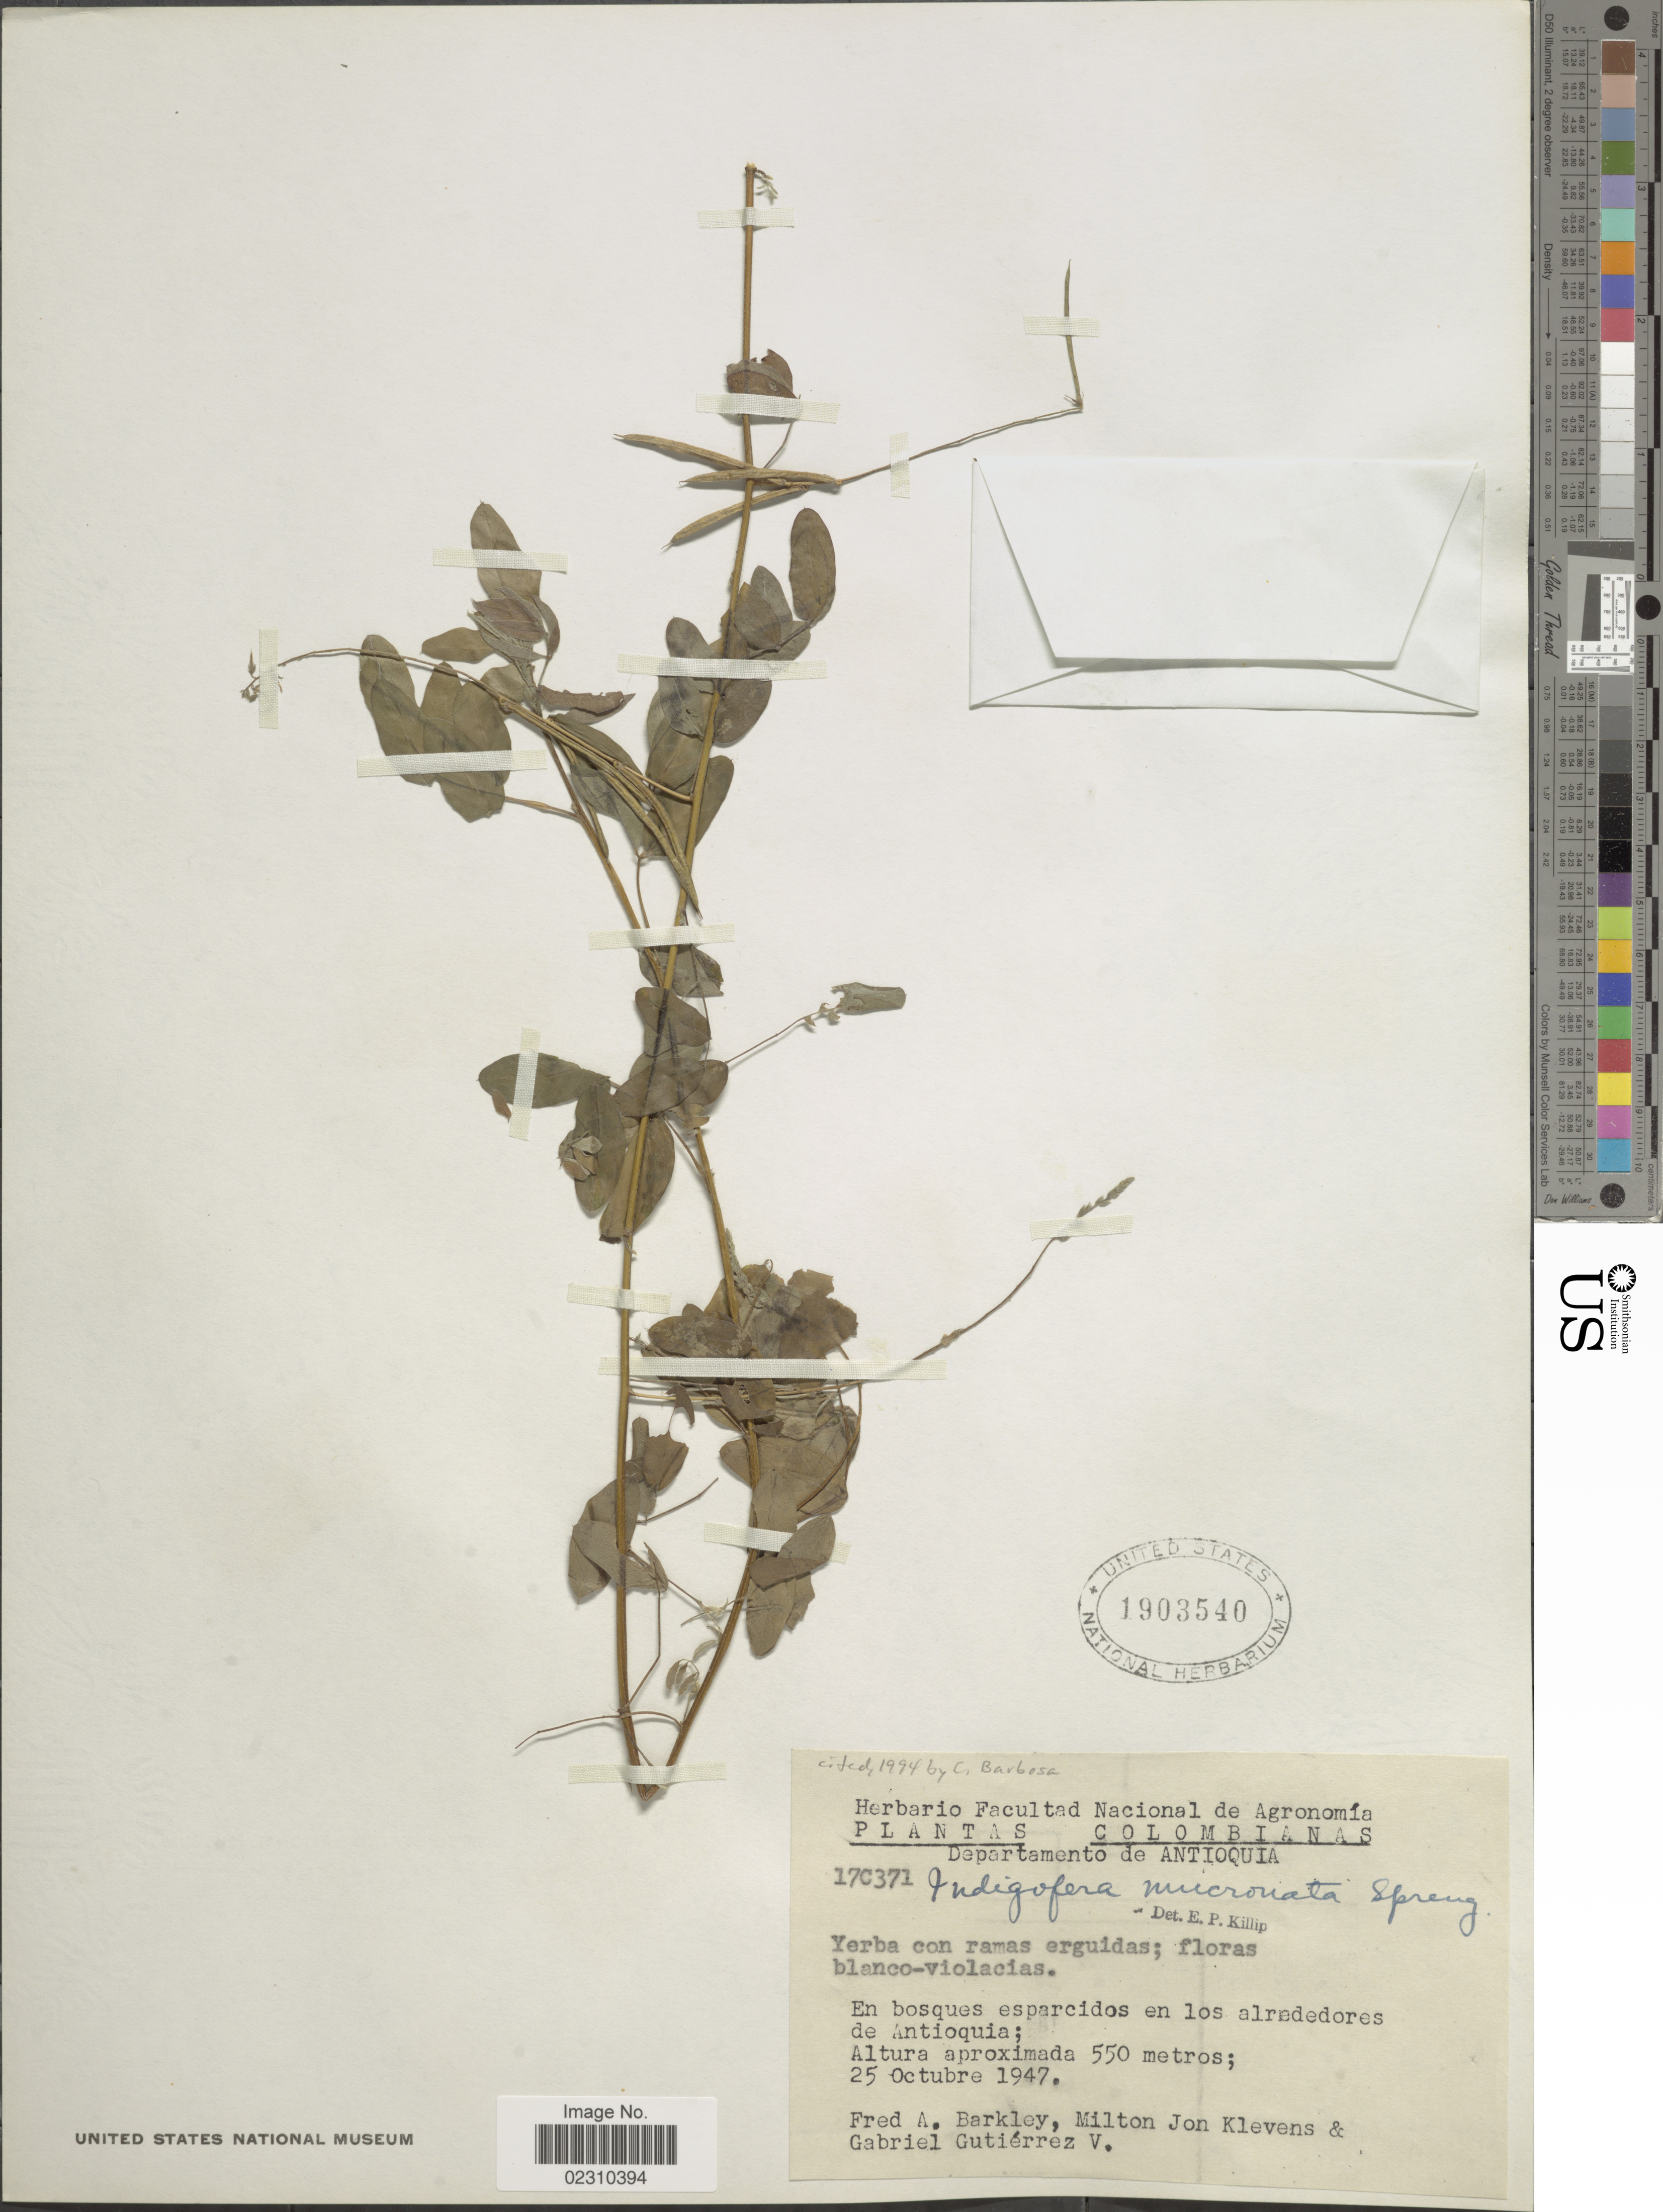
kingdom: Plantae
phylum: Tracheophyta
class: Magnoliopsida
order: Fabales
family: Fabaceae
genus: Indigofera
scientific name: Indigofera mucronata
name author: Lam.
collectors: F. A. Barkley, J. Klevens & G. Gutiérrez V.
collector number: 17C371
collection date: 1947-10-25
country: Colombia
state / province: Antioquia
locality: Departamento de Antioquia. En bosques esparcidos en los alrededores de antioquia.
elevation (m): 550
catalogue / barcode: US 1903540